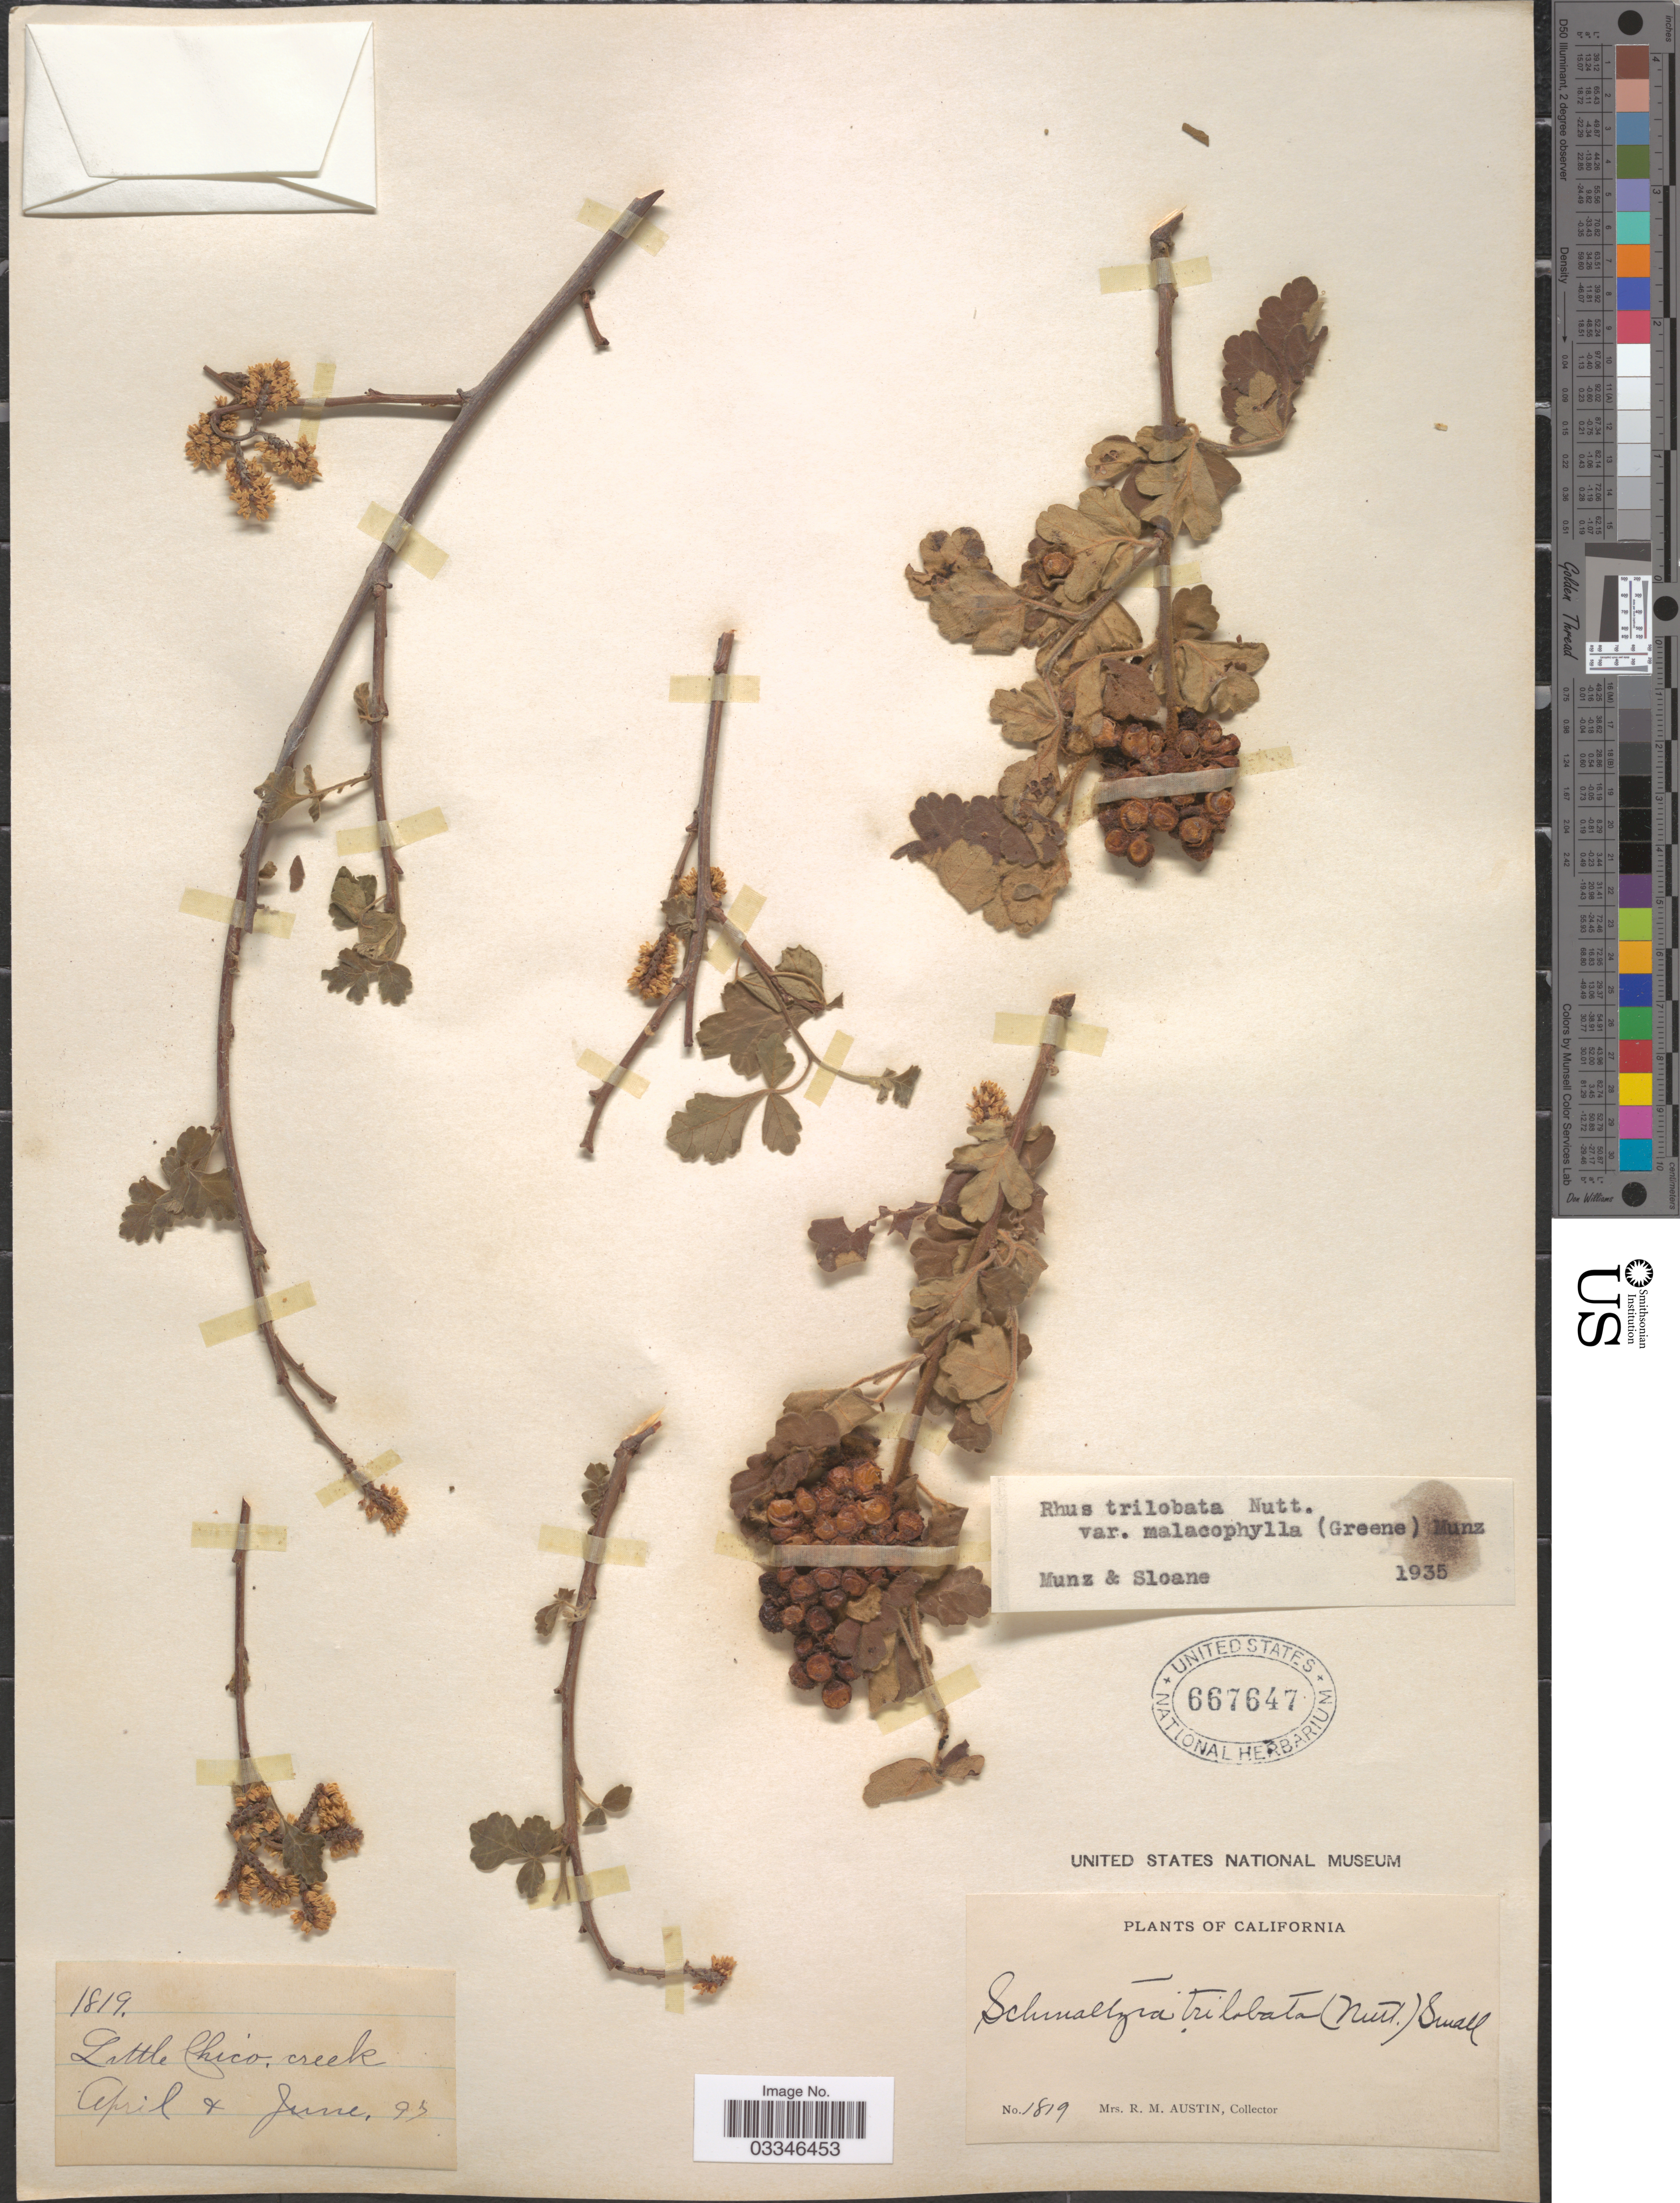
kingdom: Plantae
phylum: Tracheophyta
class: Magnoliopsida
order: Sapindales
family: Anacardiaceae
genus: Rhus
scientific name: Rhus trilobata var. malacophylla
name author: Nutt.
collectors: R. Austin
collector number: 1819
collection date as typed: Transcribed d/m/y: /4/93 to /6/93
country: United States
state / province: California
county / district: Butte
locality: Little Chico creek.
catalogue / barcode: US 667647